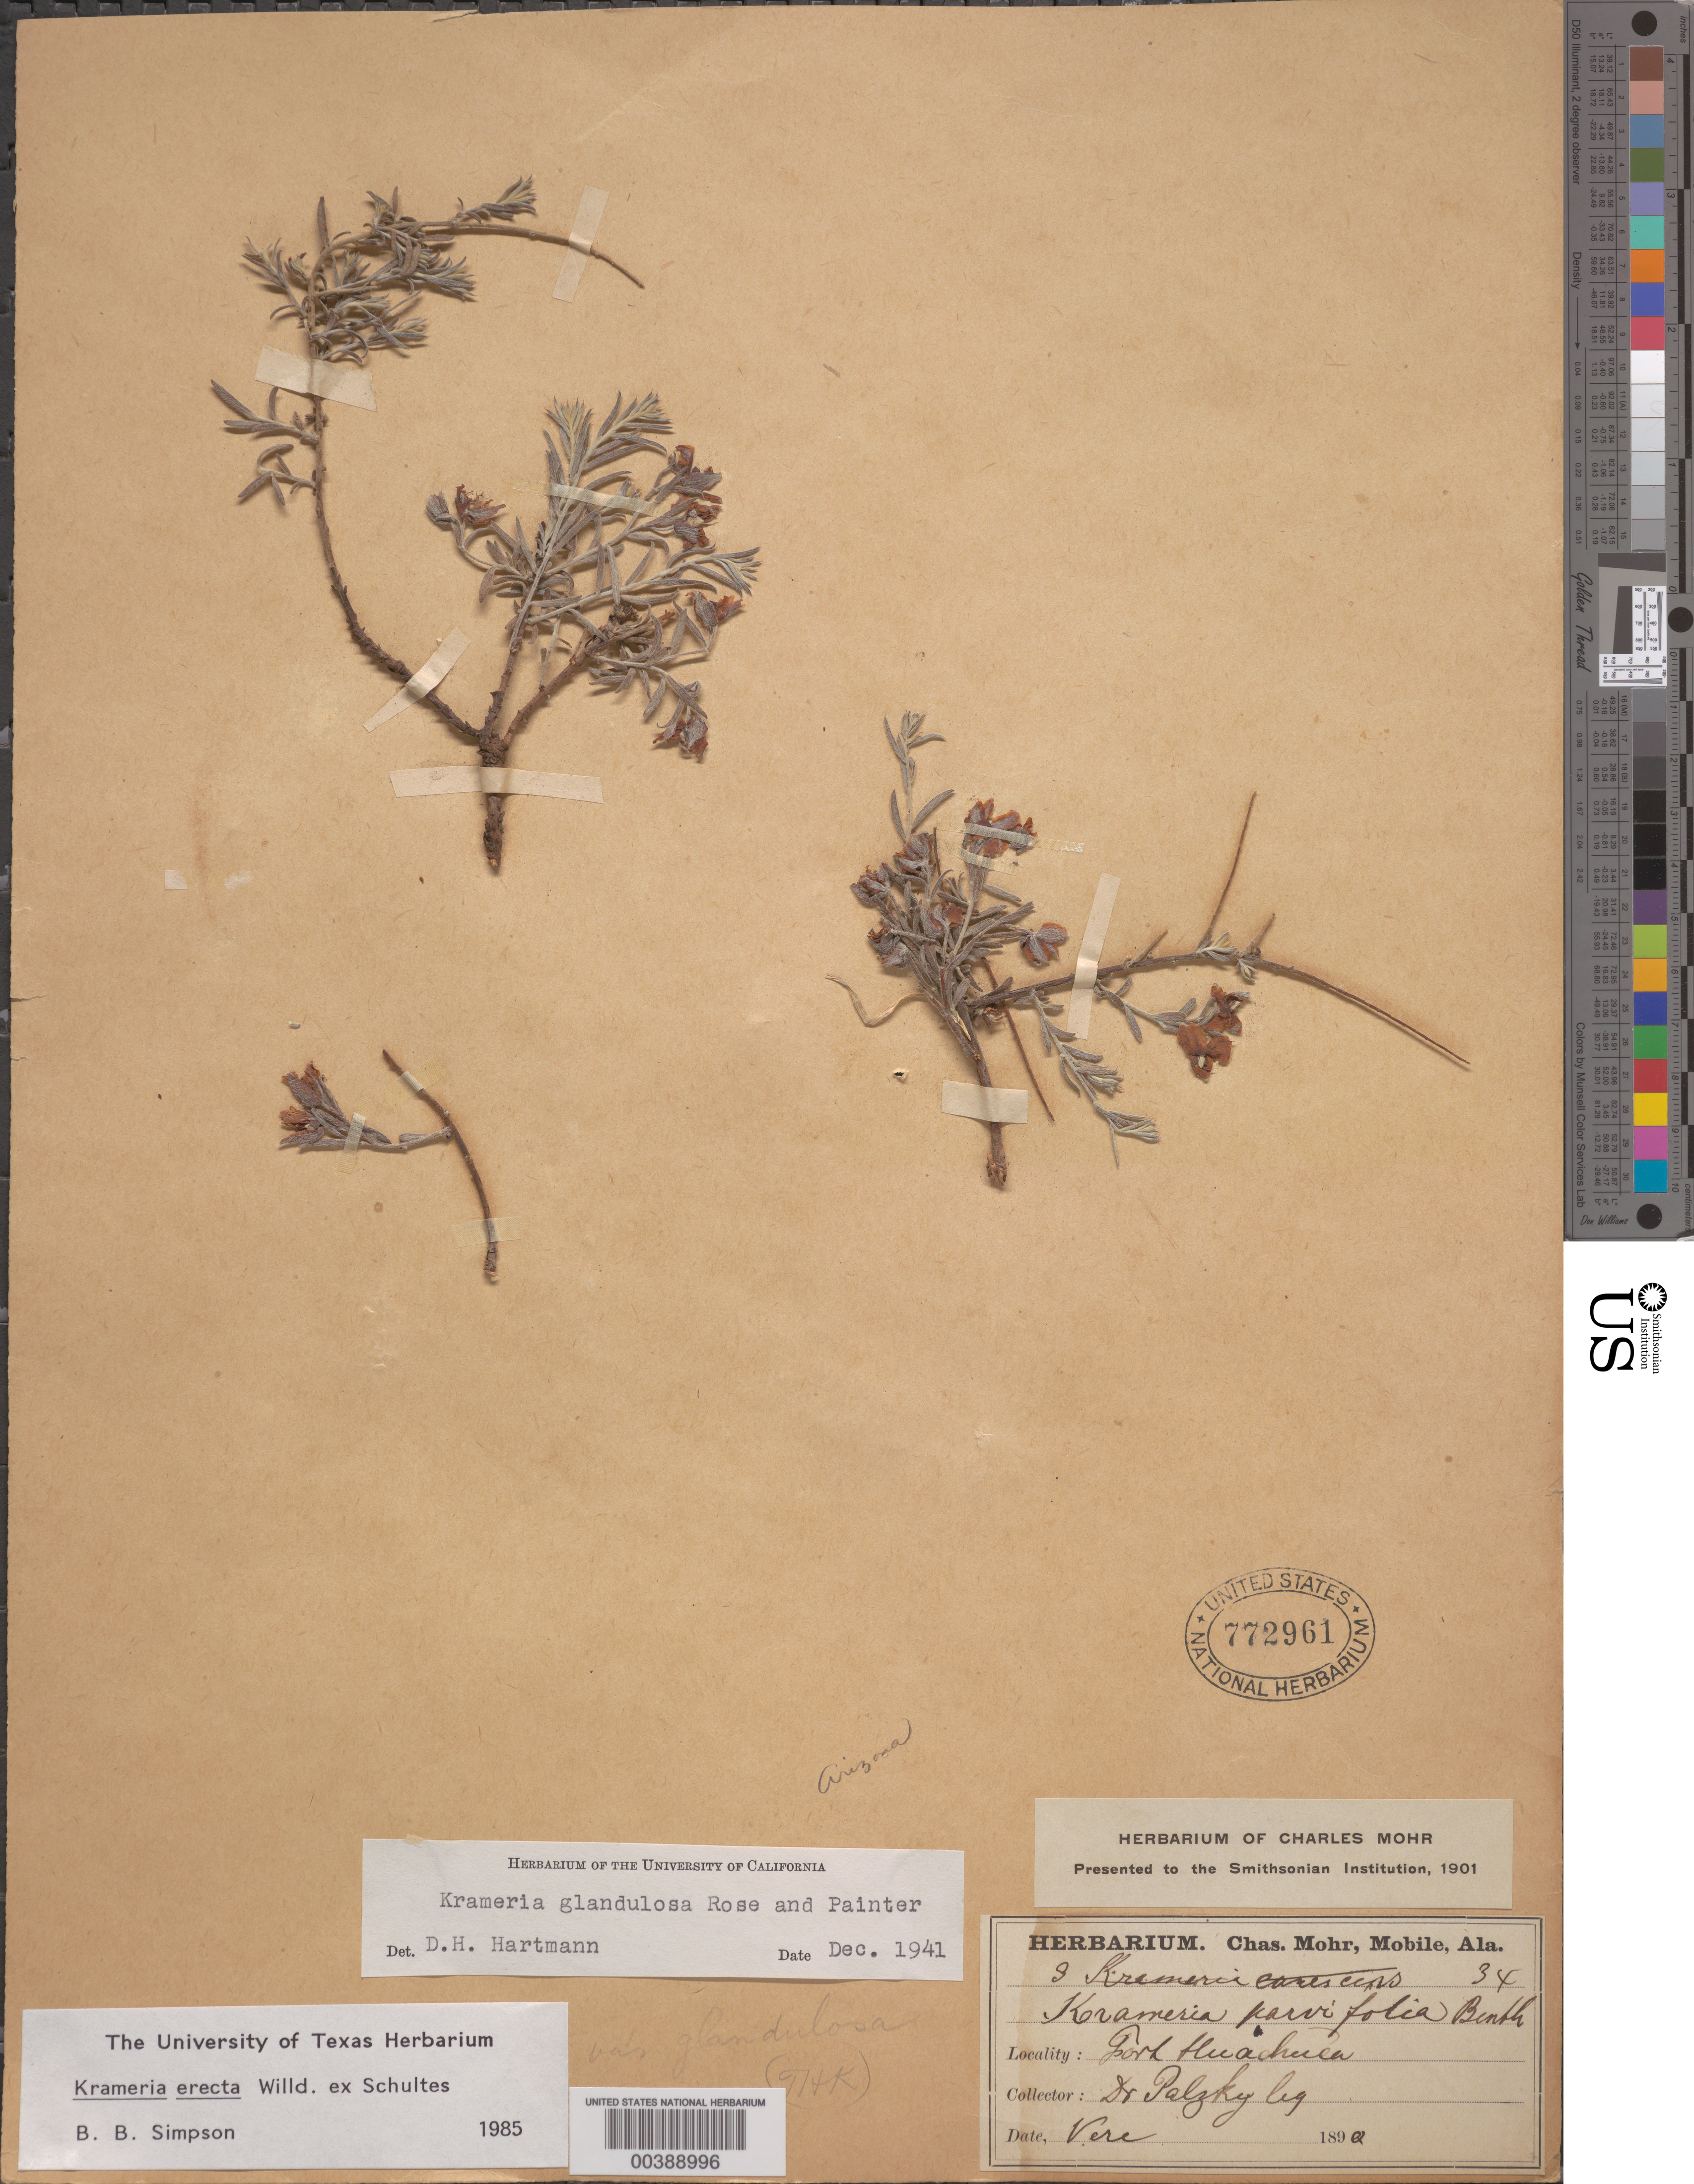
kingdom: Plantae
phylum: Tracheophyta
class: Magnoliopsida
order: Zygophyllales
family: Krameriaceae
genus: Krameria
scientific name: Krameria glandulosa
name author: Rose & J.H. Painter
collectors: -. Palzky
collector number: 34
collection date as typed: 1890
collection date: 1890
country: United States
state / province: Arizona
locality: Fort huachuca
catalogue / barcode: US 772961